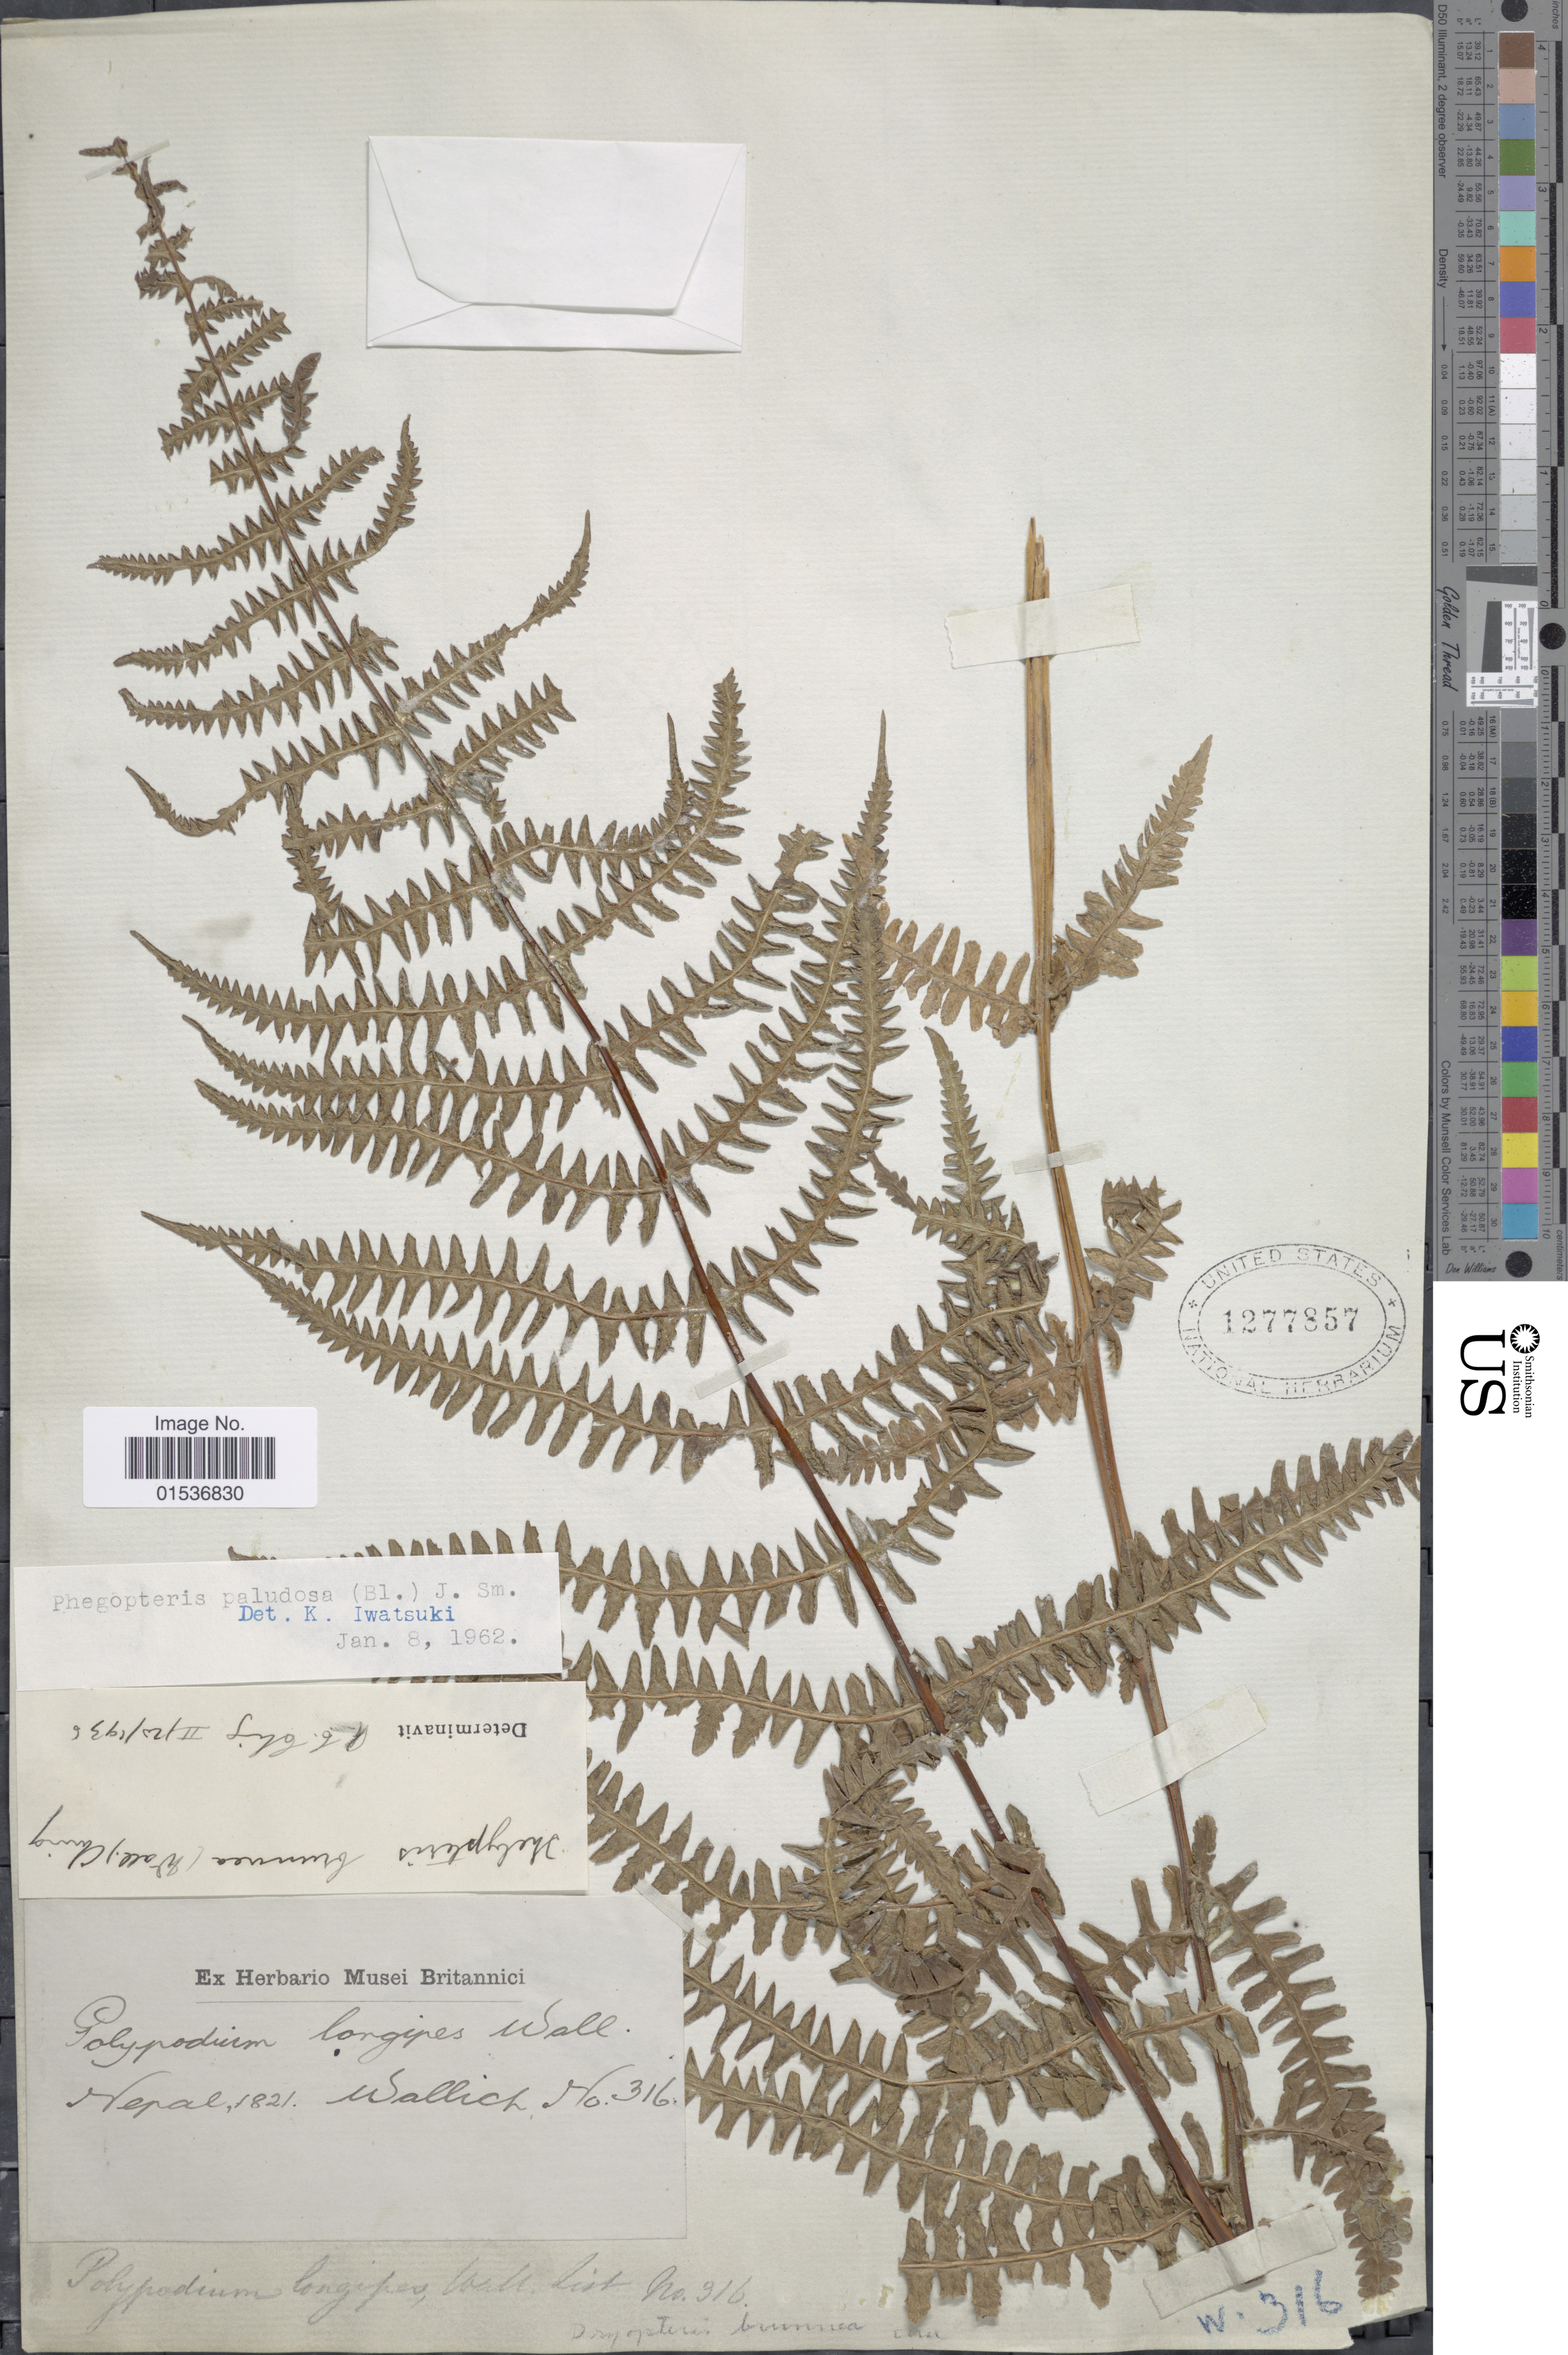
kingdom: Plantae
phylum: Tracheophyta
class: Polypodiopsida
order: Polypodiales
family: Thelypteridaceae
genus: Pseudophegopteris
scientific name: Pseudophegopteris pyrrhorachis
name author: (Kunze) Ching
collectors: -- Wallich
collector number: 316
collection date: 1821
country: Nepal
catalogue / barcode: US 1277857